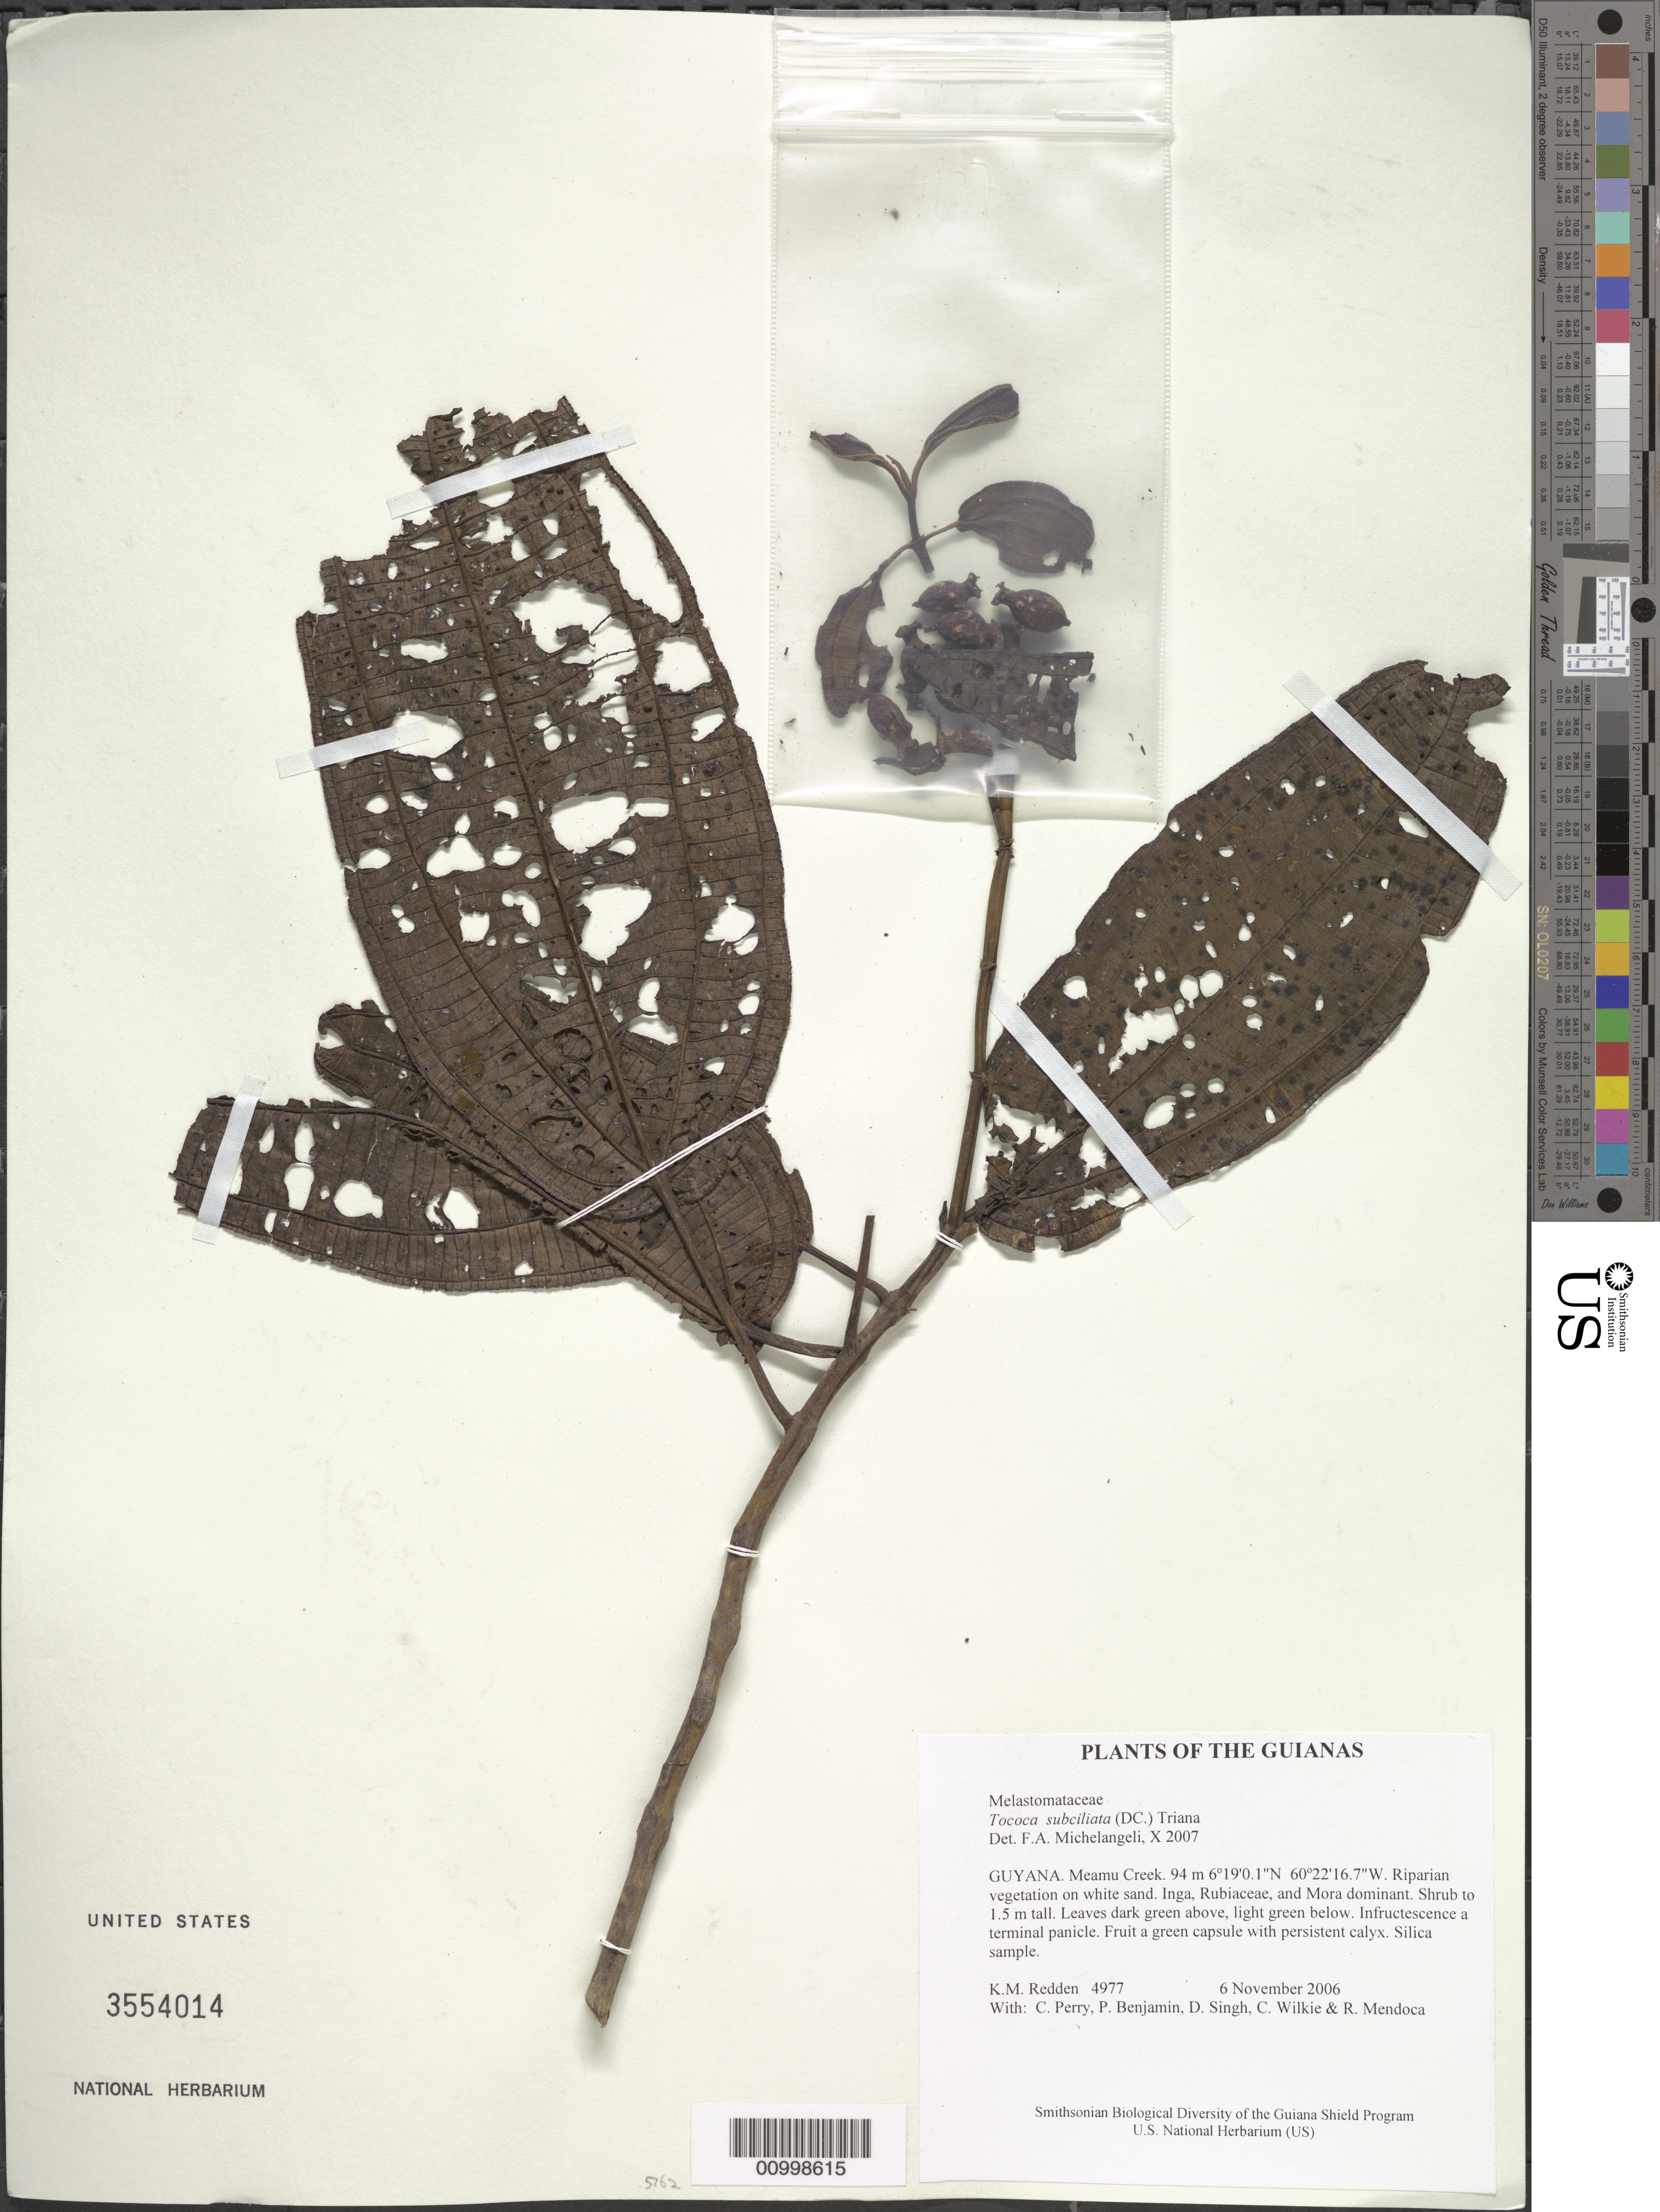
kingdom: Plantae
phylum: Tracheophyta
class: Magnoliopsida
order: Myrtales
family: Melastomataceae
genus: Tococa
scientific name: Tococa subciliata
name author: (DC.) Triana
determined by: Michelangeli, F. A.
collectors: K. M. Redden, C. Perry, P. Benjamin, D. Singh, C. Wilkie & R. Mendoca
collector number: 4977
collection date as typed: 6 November 2006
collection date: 2006-11-06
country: Guyana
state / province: Cuyuni-Mazaruni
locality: Meamu Creek.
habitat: Riparian vegetation on white sand. Inga, Rubiaceae, and Mora dominant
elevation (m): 94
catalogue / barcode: US 3554014